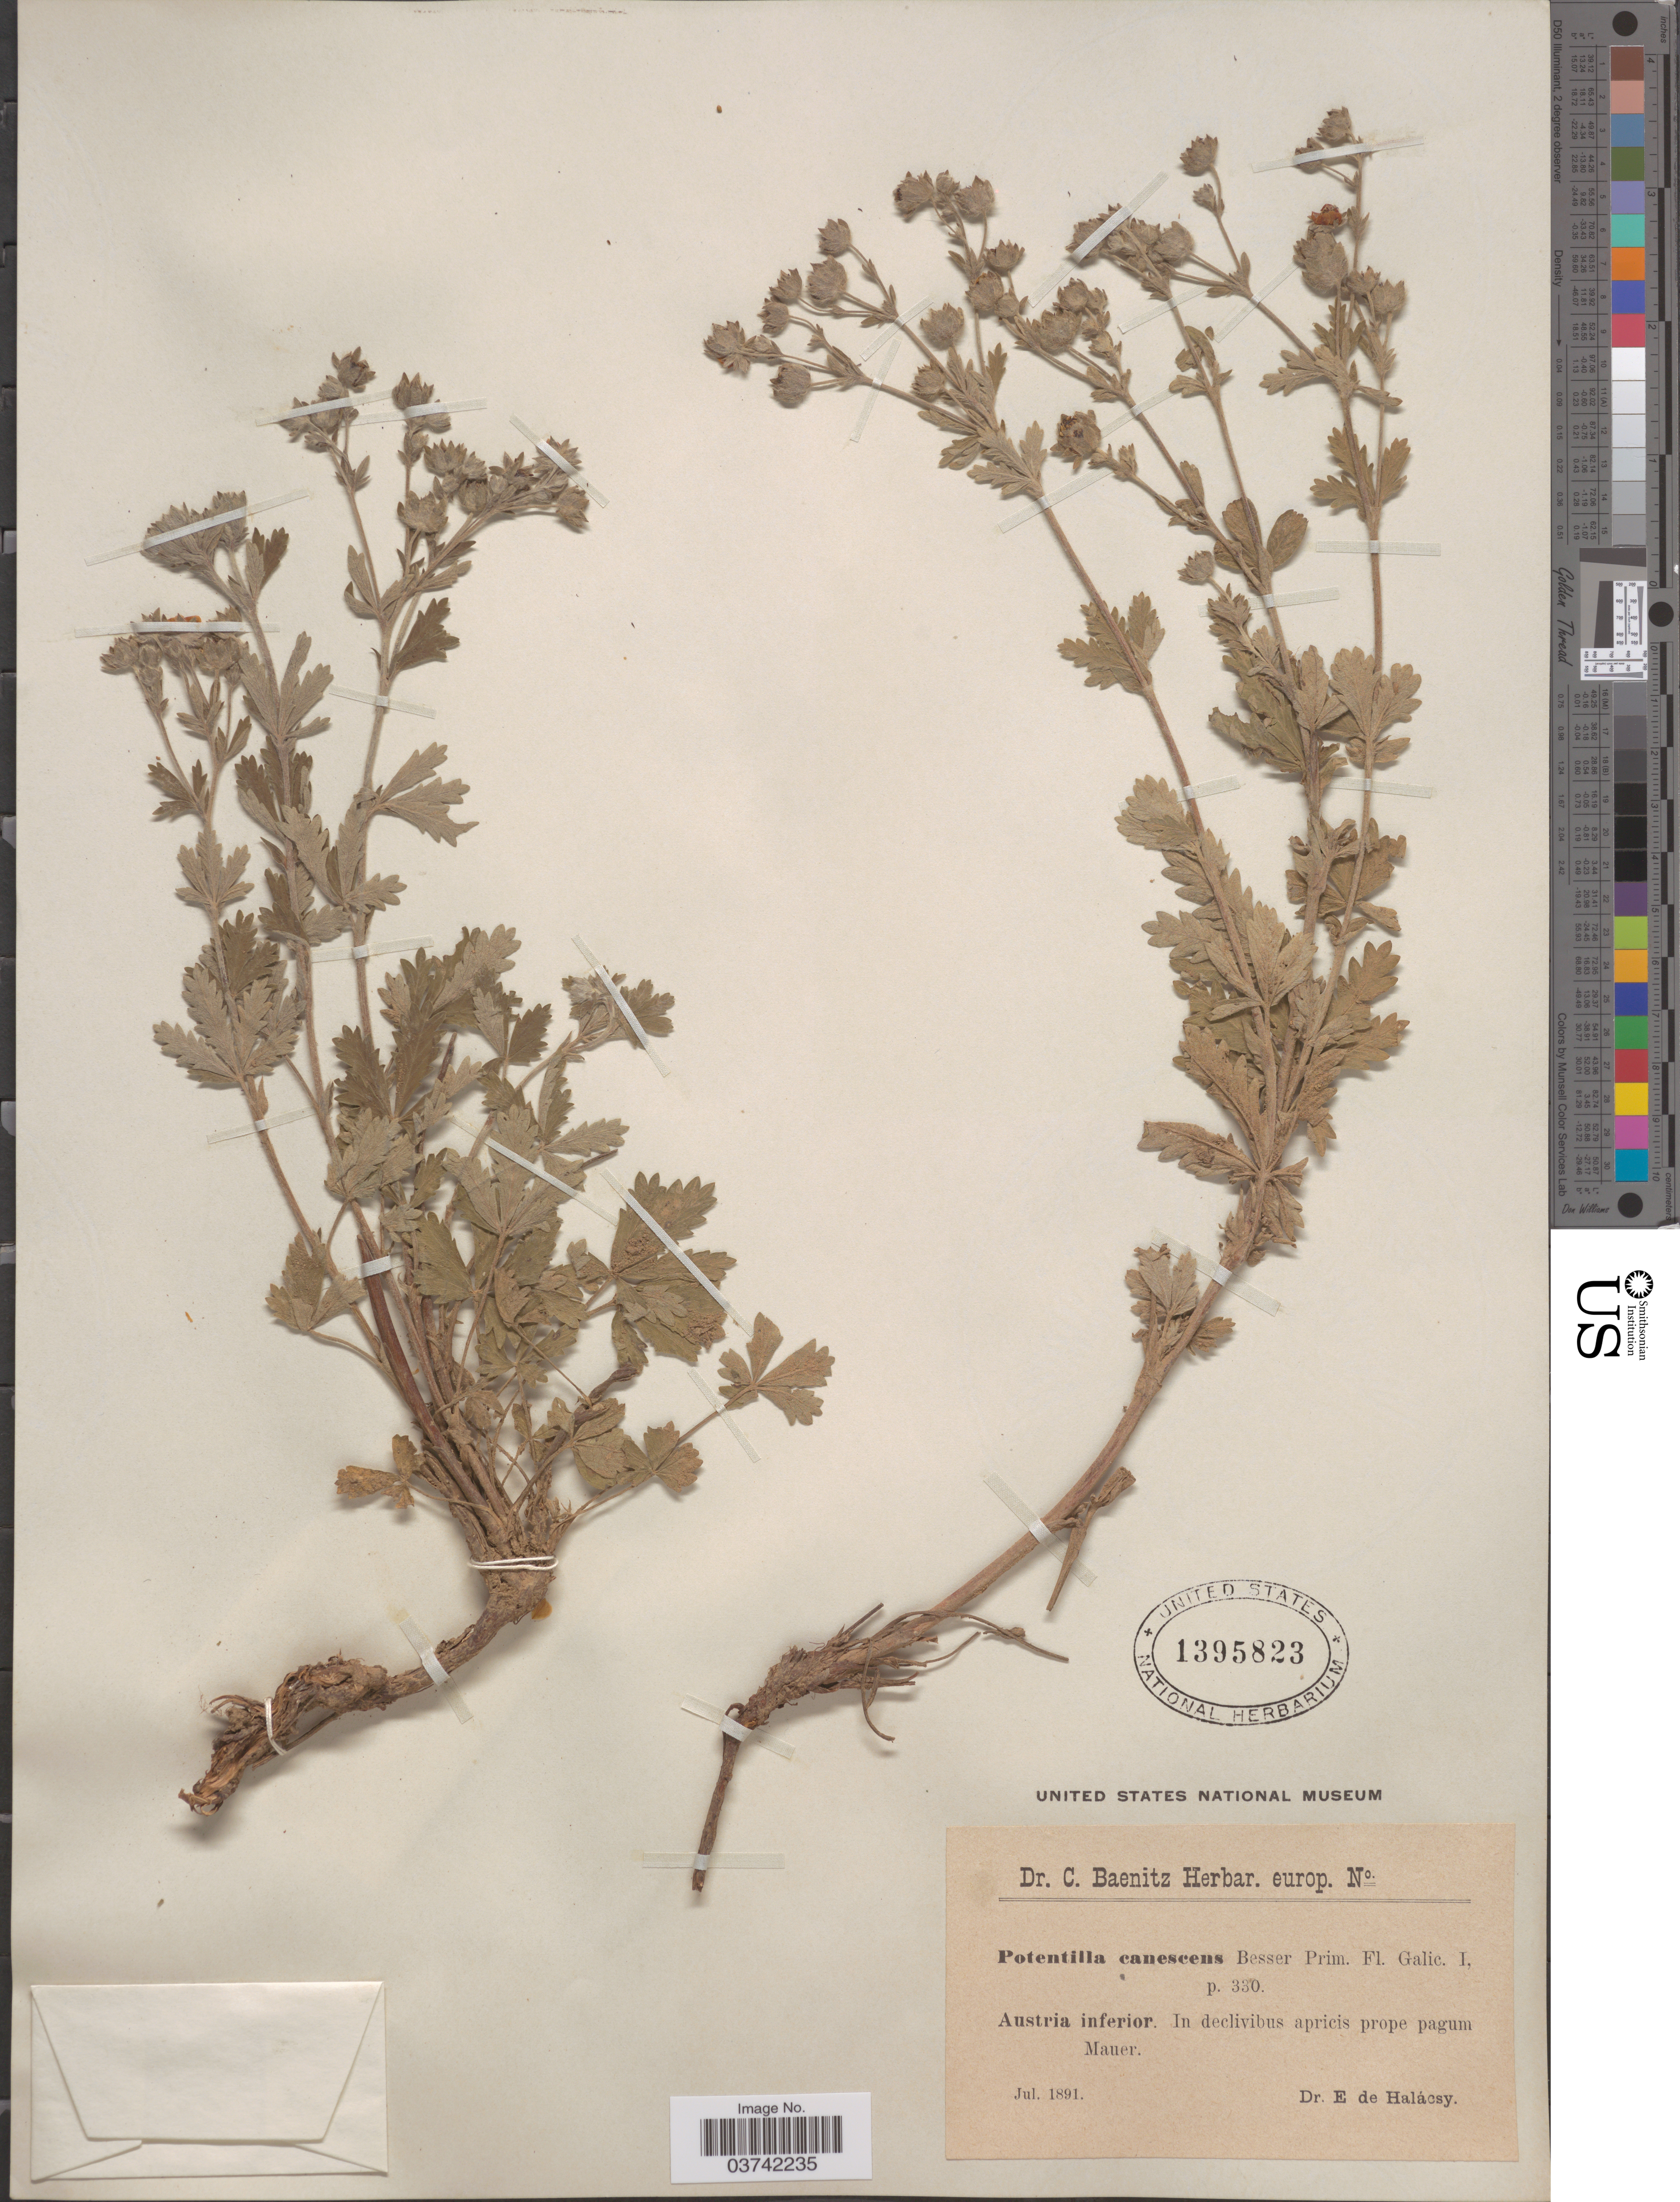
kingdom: Plantae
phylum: Tracheophyta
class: Magnoliopsida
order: Rosales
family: Rosaceae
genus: Potentilla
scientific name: Potentilla canescens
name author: Besser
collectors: E. von Halacsy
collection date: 1891-07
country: Austria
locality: Austria inferior: In declivibus apricis prope pagum Mauer.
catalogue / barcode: US 1395823